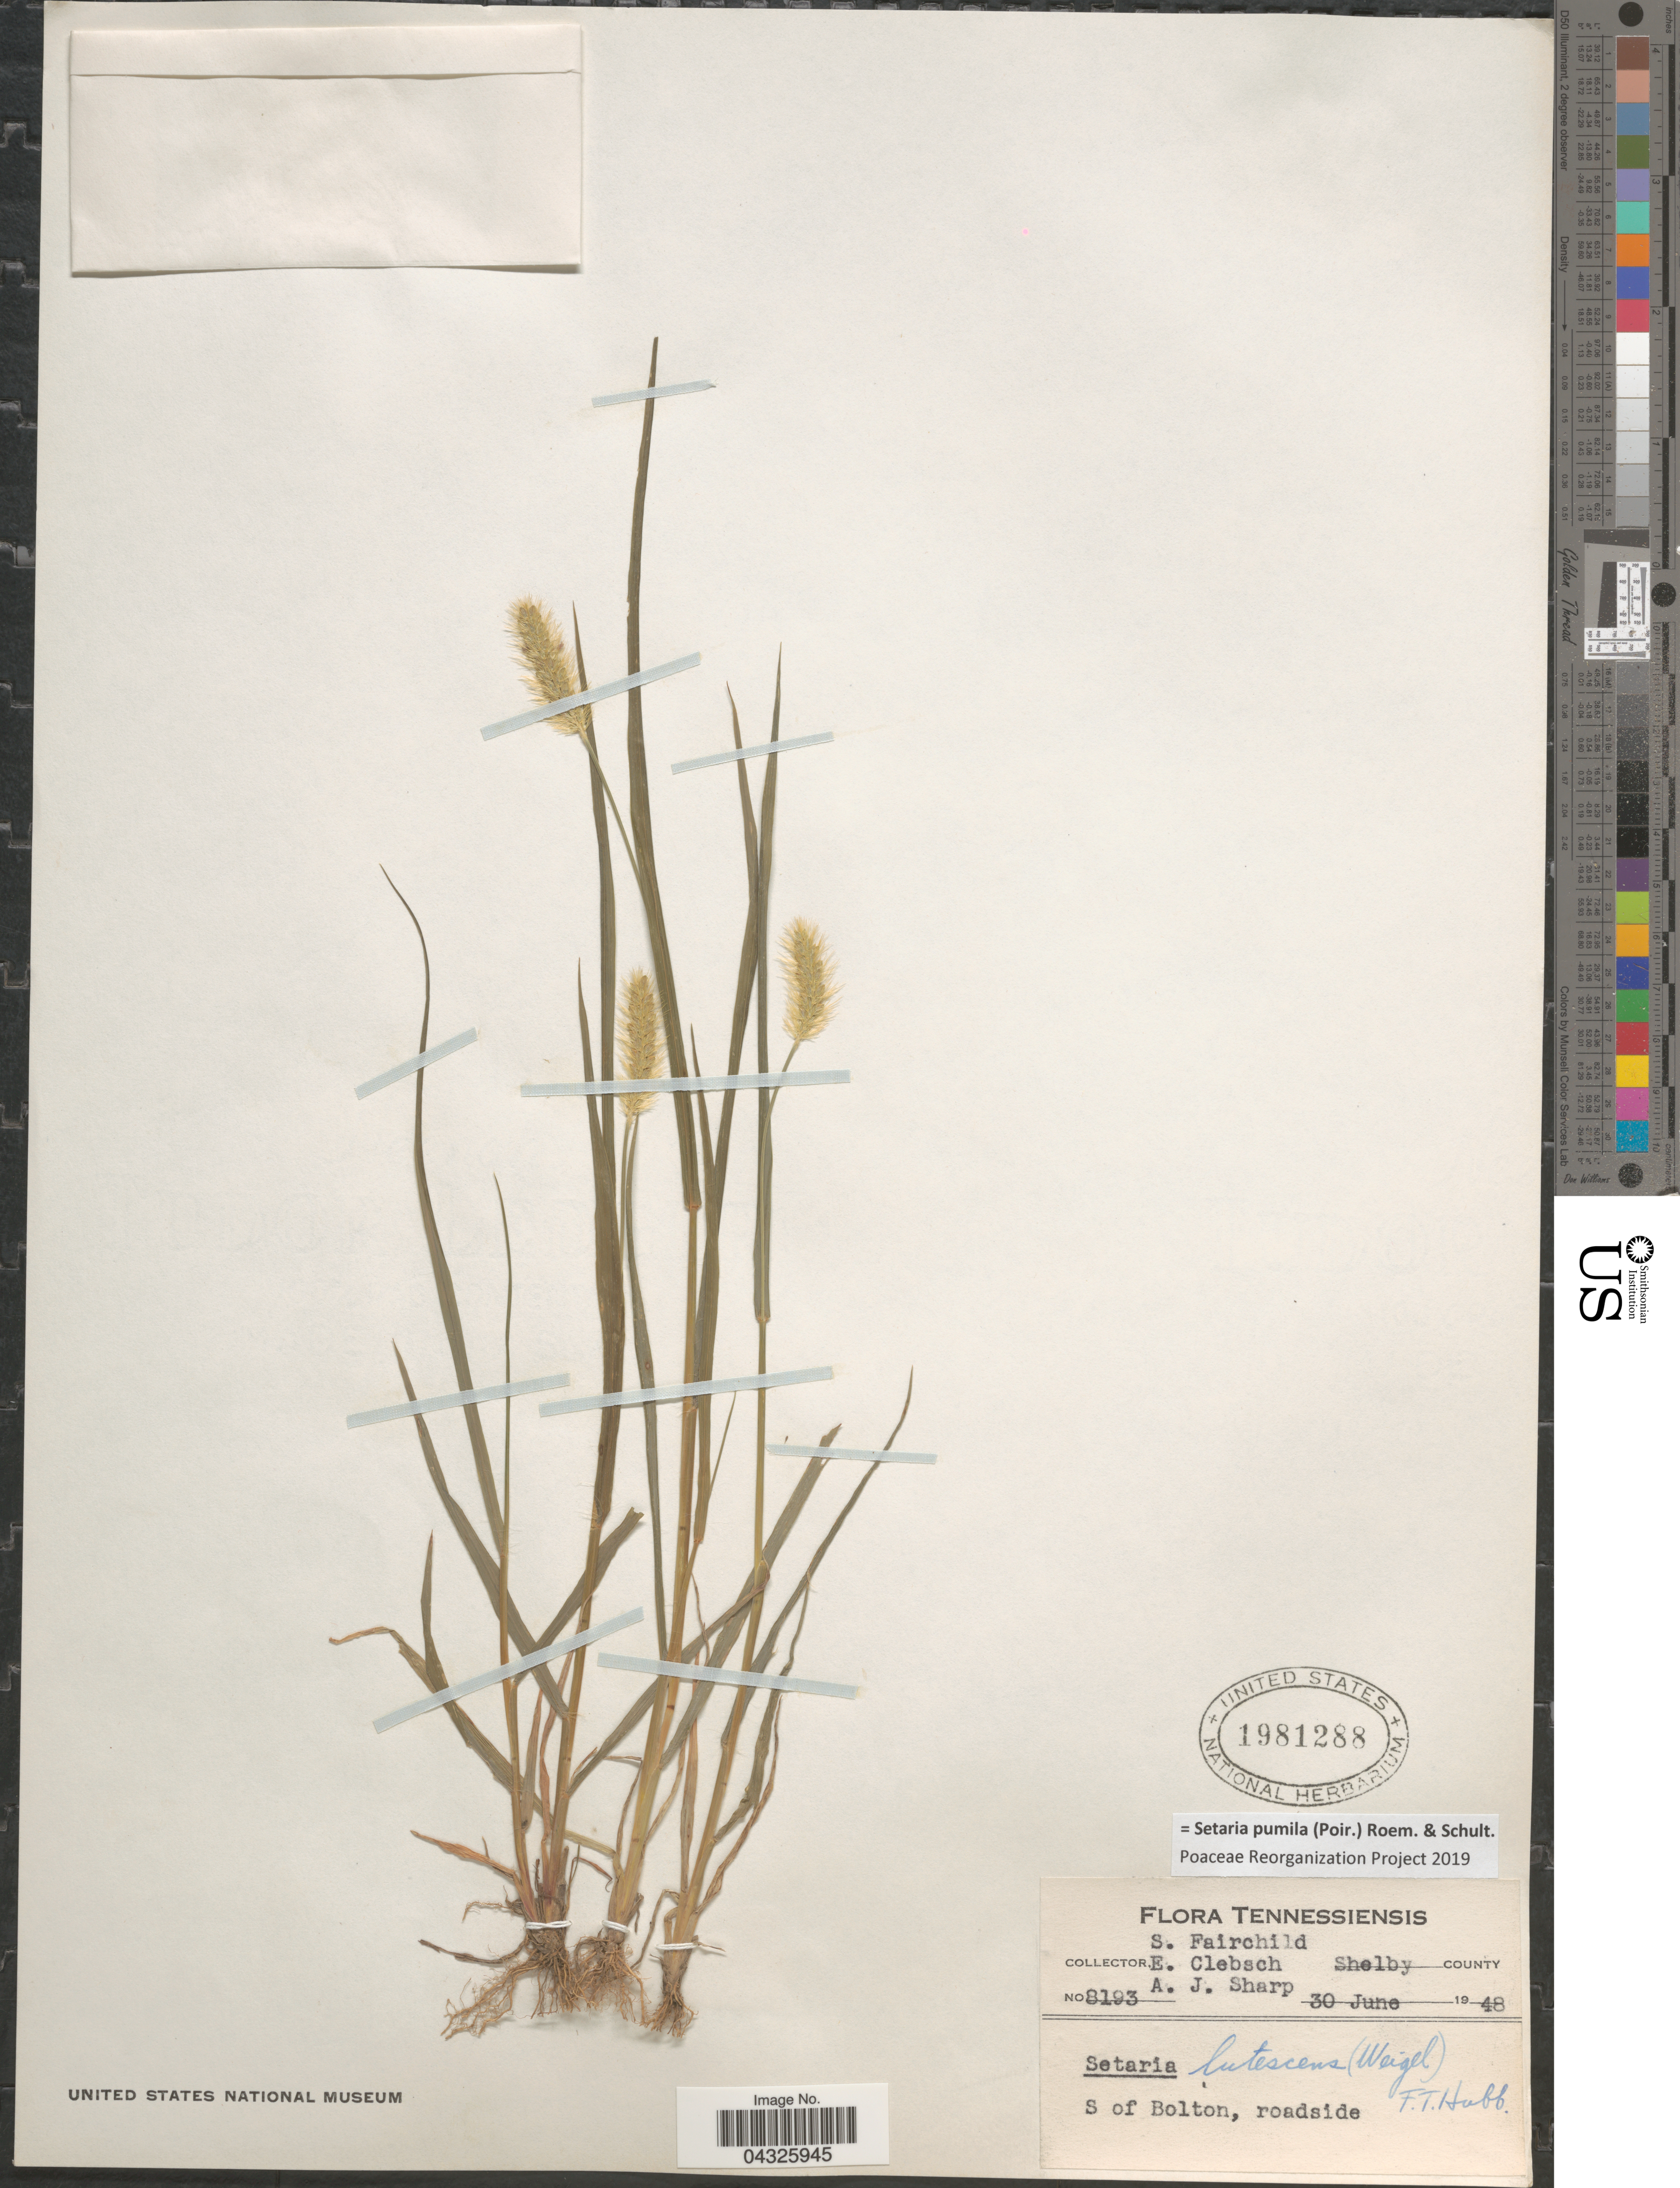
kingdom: Plantae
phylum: Tracheophyta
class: Liliopsida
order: Poales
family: Poaceae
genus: Setaria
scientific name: Setaria pumila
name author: (Poir.) Roem. & Schult.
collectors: S. Fairchild, E. Clebsch & A. J. Sharp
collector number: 8193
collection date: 1948-06-30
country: United States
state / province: Tennessee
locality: Shelby County. S of Bolton, roadside.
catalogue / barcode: US 1981288